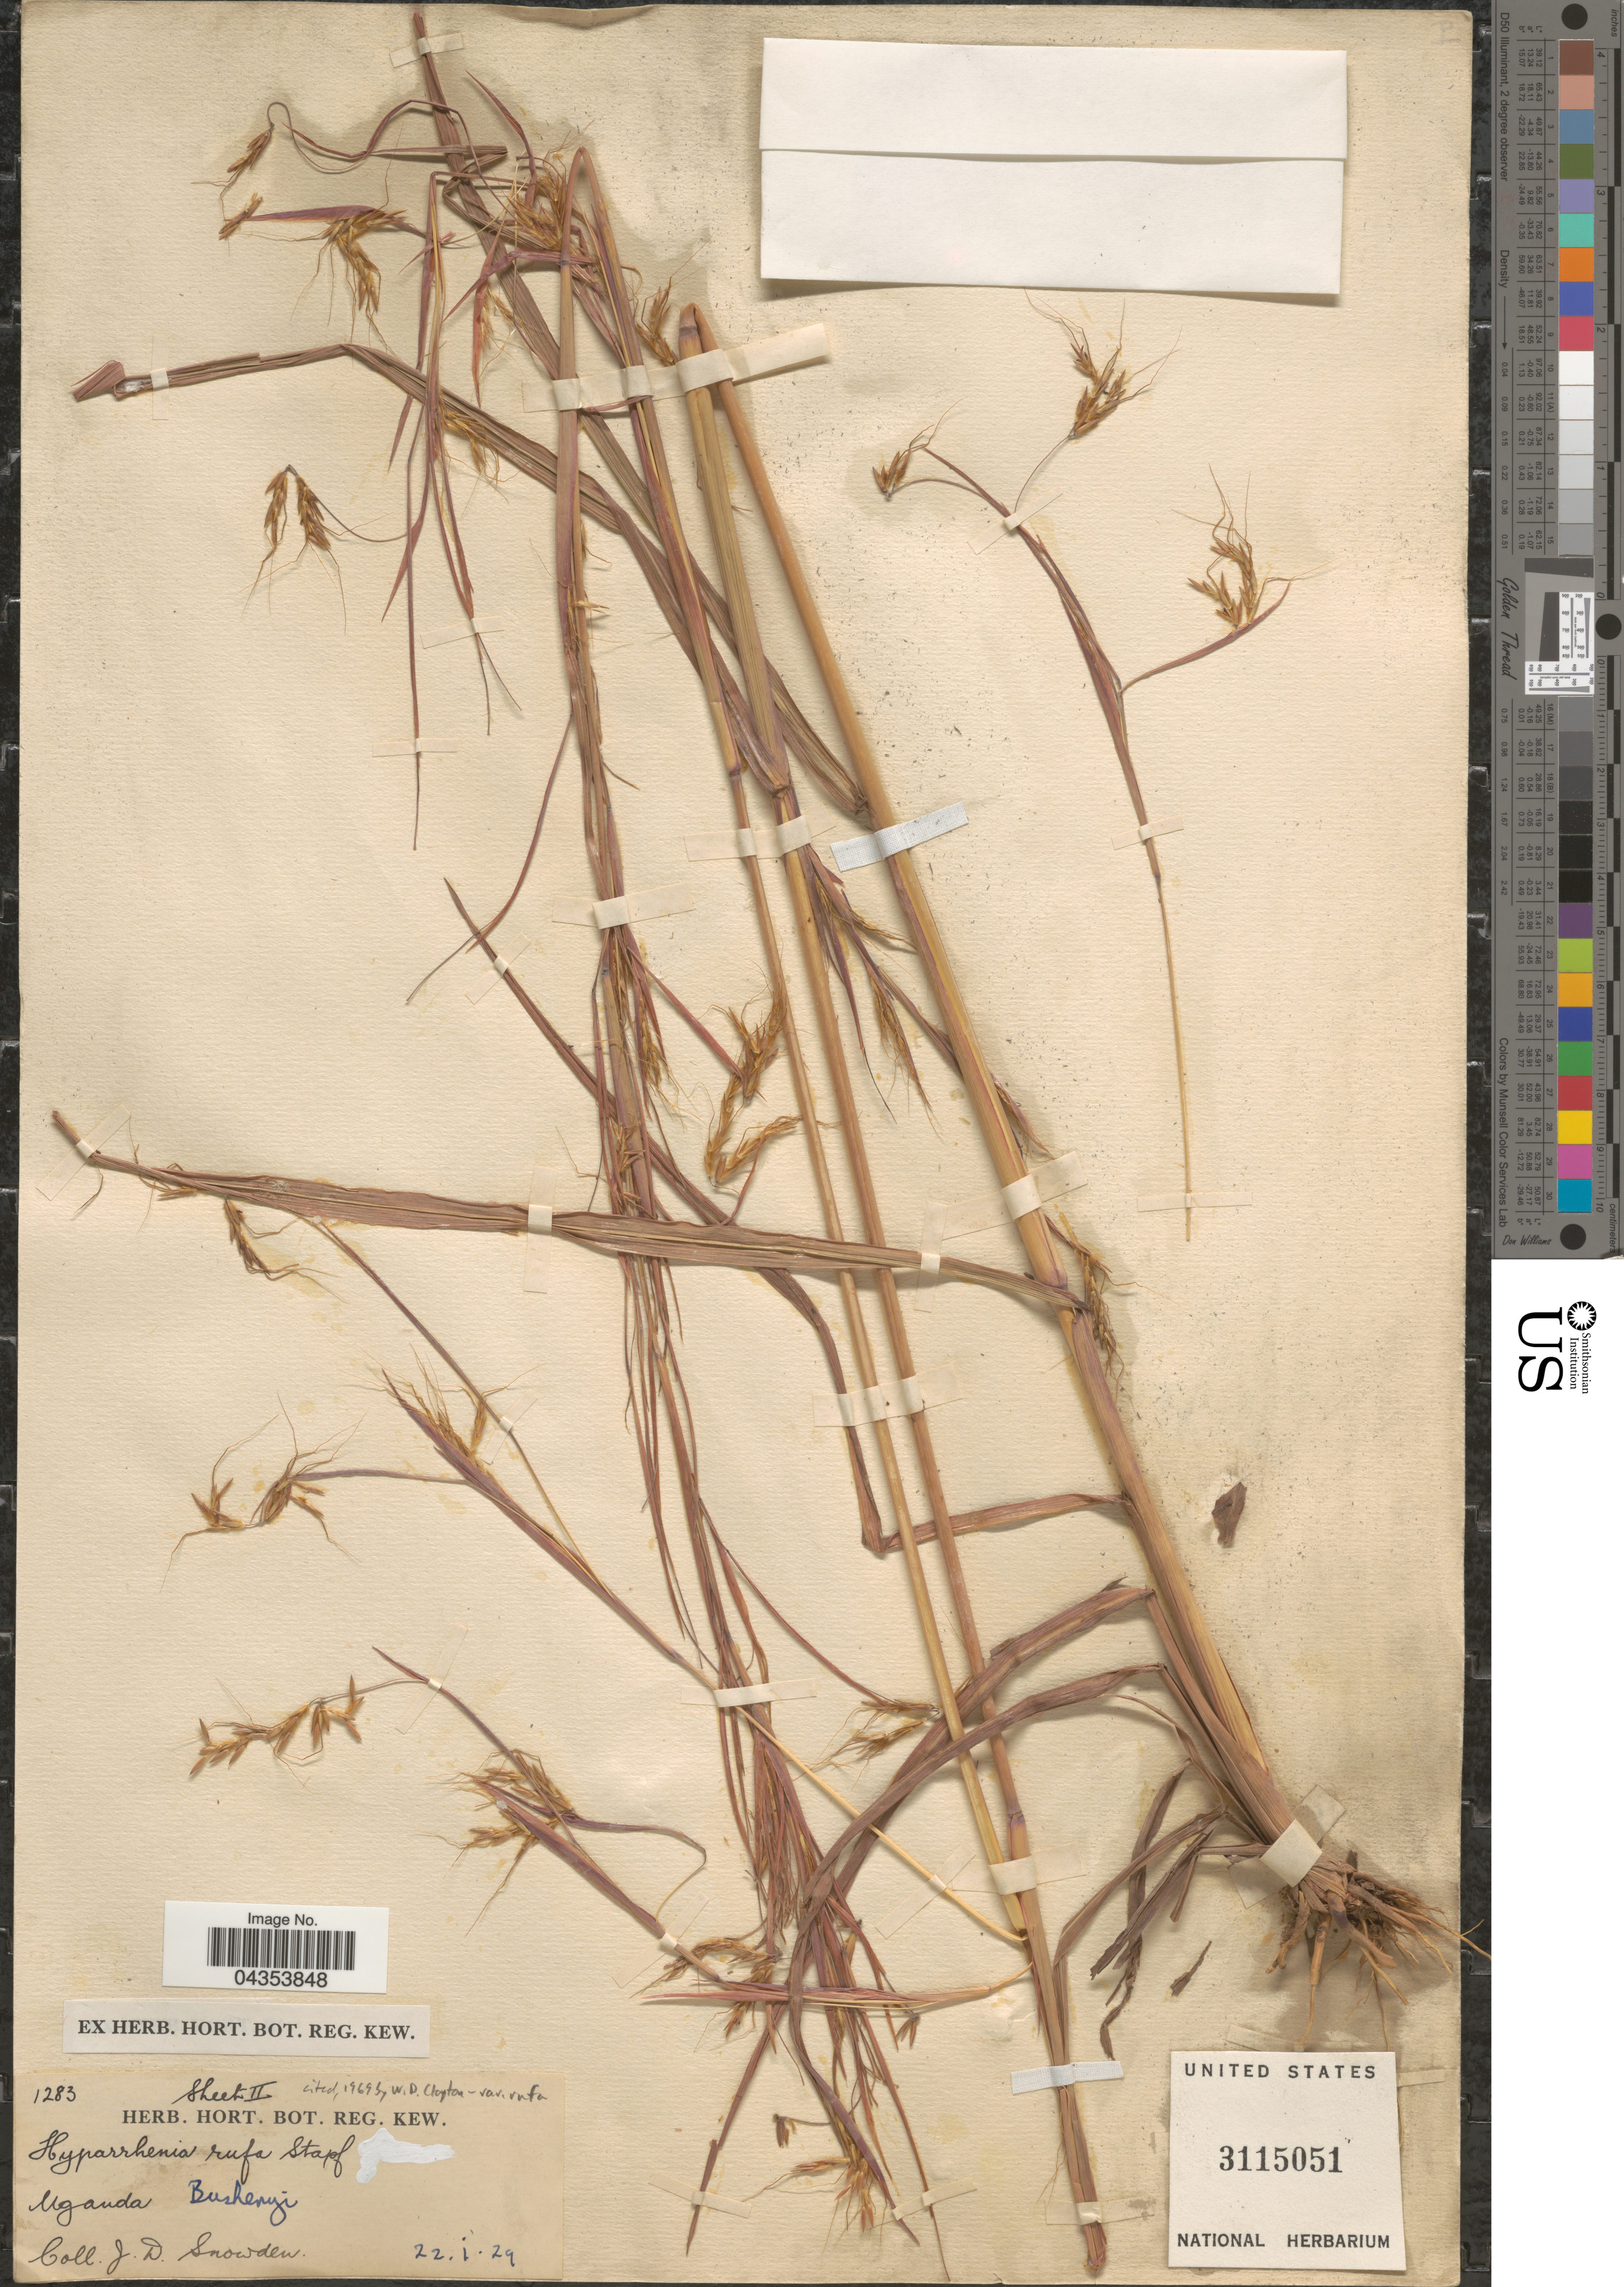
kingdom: Plantae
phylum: Tracheophyta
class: Liliopsida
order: Poales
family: Poaceae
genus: Hyparrhenia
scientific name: Hyparrhenia rufa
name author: (Nees) Stapf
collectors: J. Snowden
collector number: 1283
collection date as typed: Transcribed d/m/y: 22/1/29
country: Uganda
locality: Bushenyi.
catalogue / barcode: US 3115051